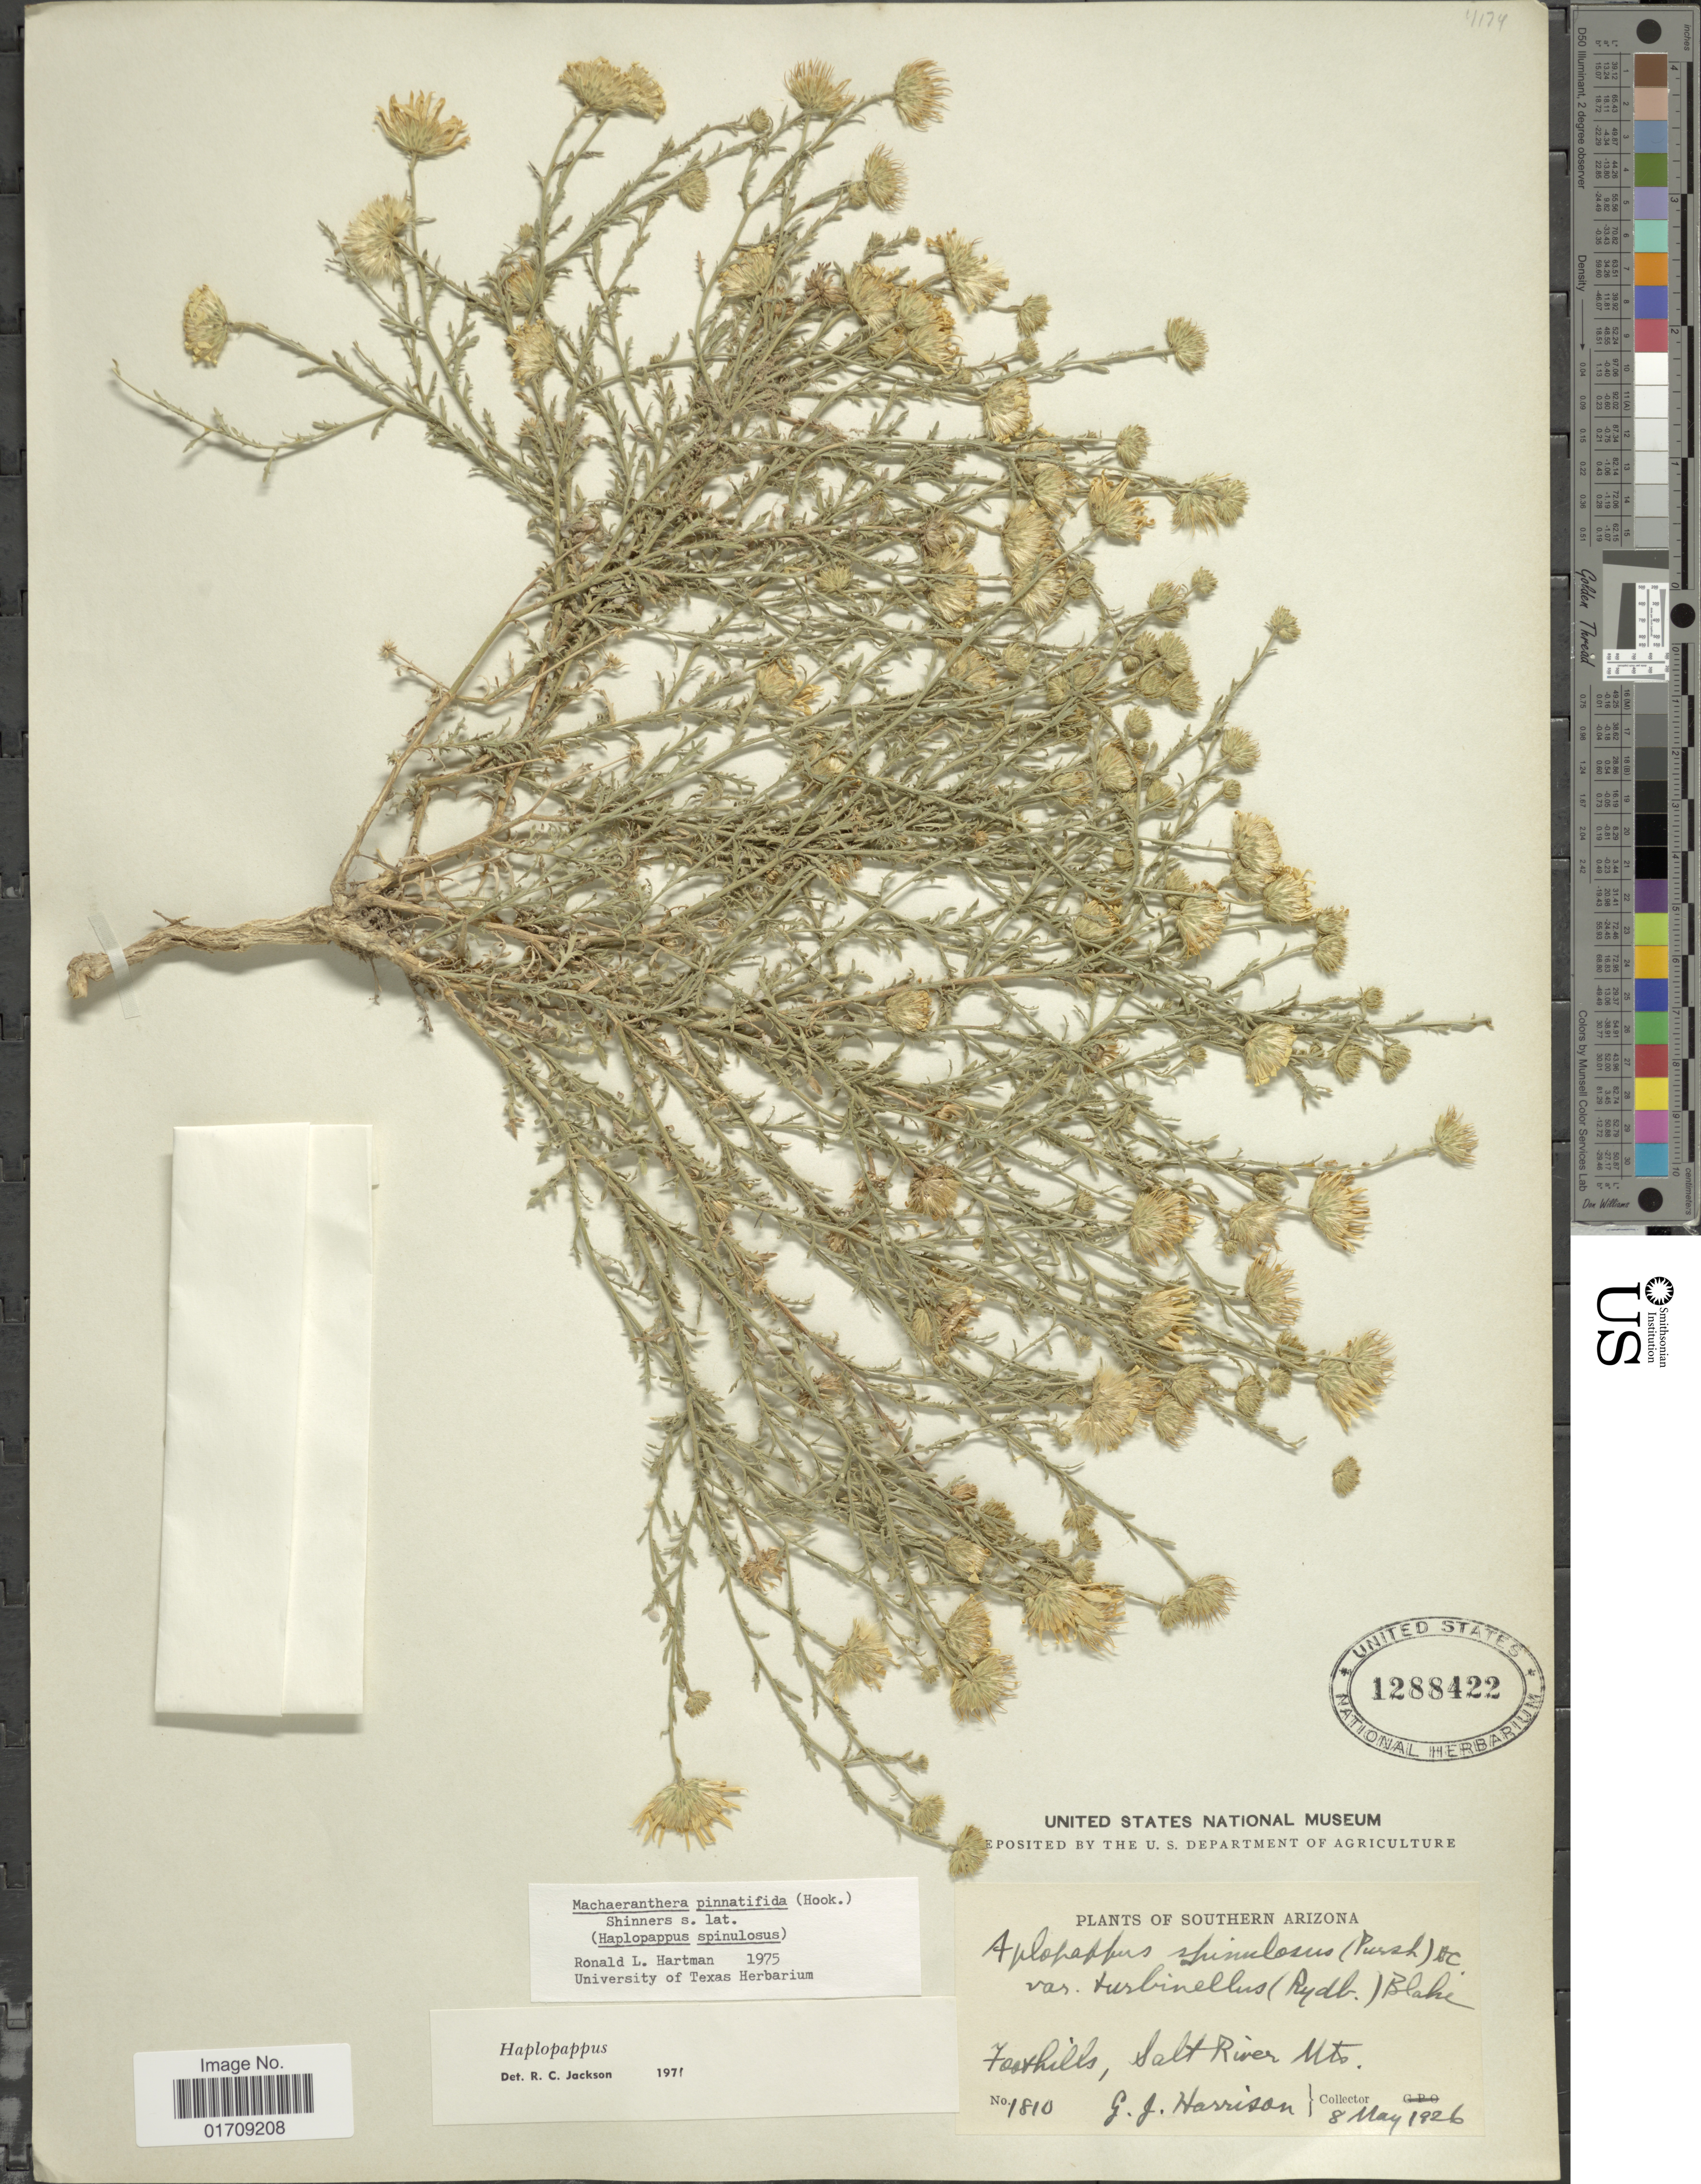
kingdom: Plantae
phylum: Tracheophyta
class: Magnoliopsida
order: Asterales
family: Asteraceae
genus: Machaeranthera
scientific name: Machaeranthera pinnatifida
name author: (Hook.) Shinners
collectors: G. J. Harrison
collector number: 1810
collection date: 1926-05-08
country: United States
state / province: Arizona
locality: Southern Arizona, Salt River Mts.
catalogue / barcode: US 1288422